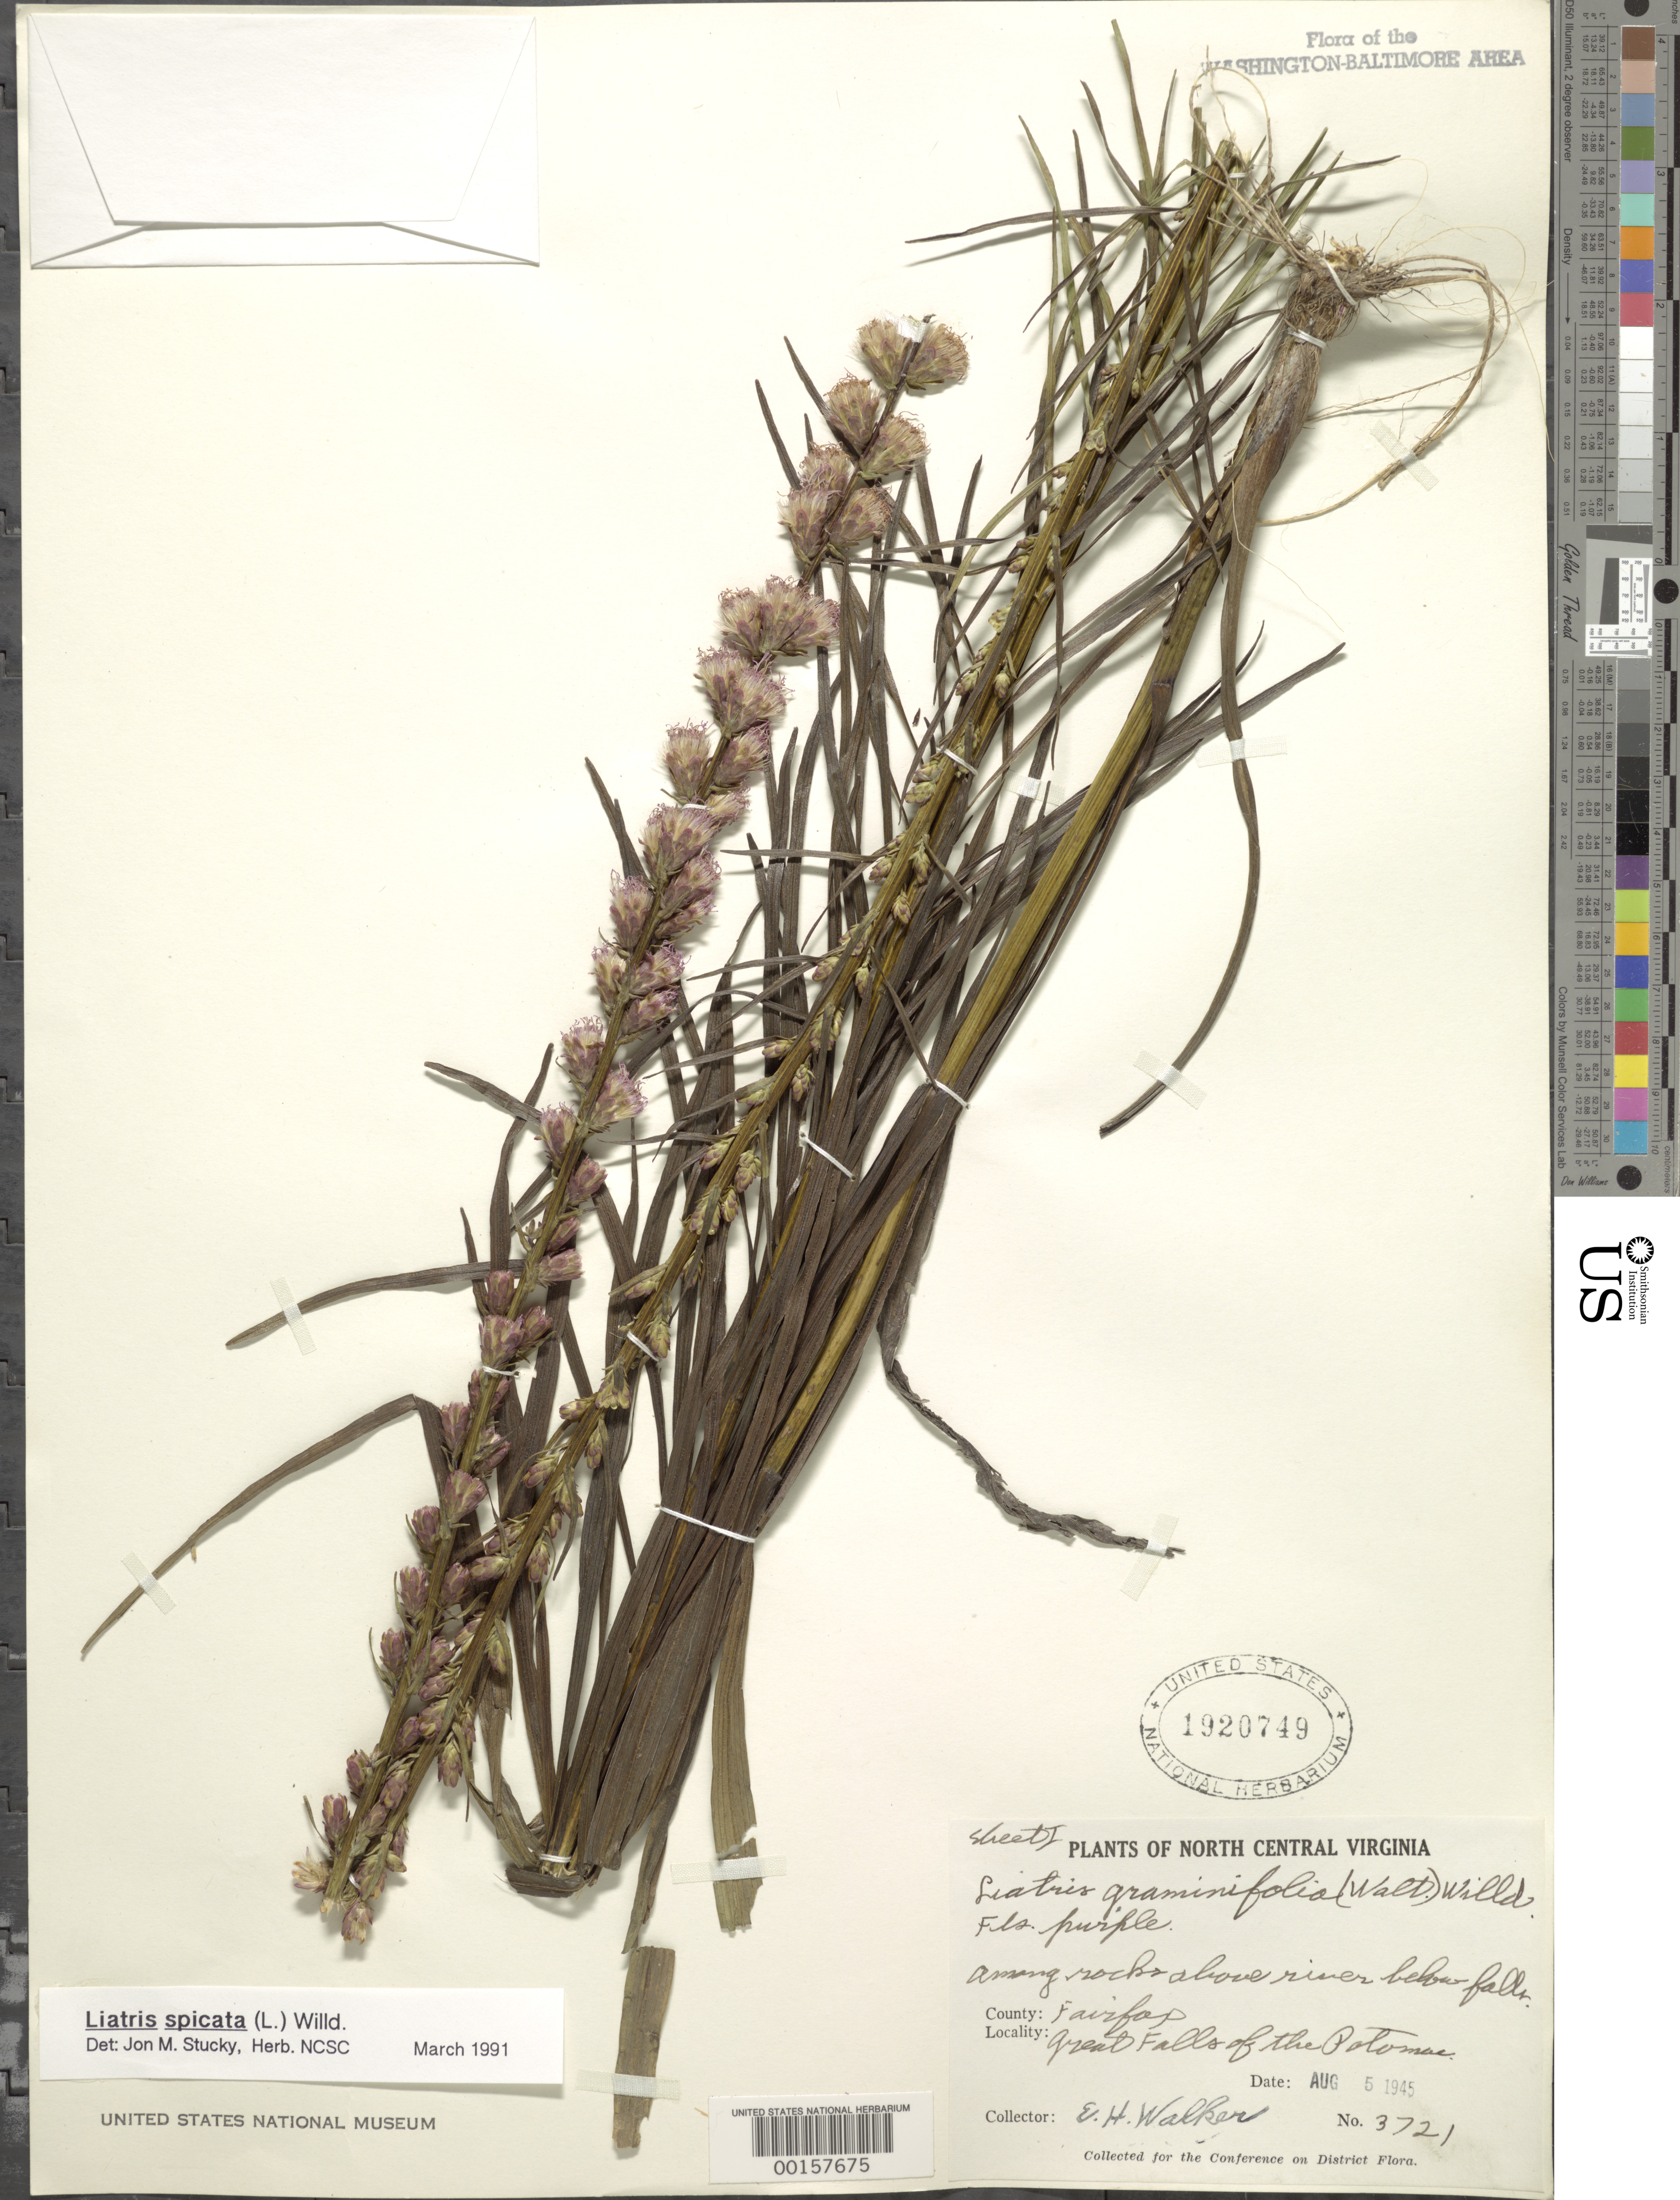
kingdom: Plantae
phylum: Tracheophyta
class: Magnoliopsida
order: Asterales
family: Asteraceae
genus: Liatris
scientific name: Liatris spicata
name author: (L.) Willd.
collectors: E. H. Walker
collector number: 3721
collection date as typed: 05 Aug 1945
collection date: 1945-08-05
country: United States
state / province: Virginia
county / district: Fairfax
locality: Great Falls C. & O. Canal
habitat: Among rocks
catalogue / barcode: US 1920749